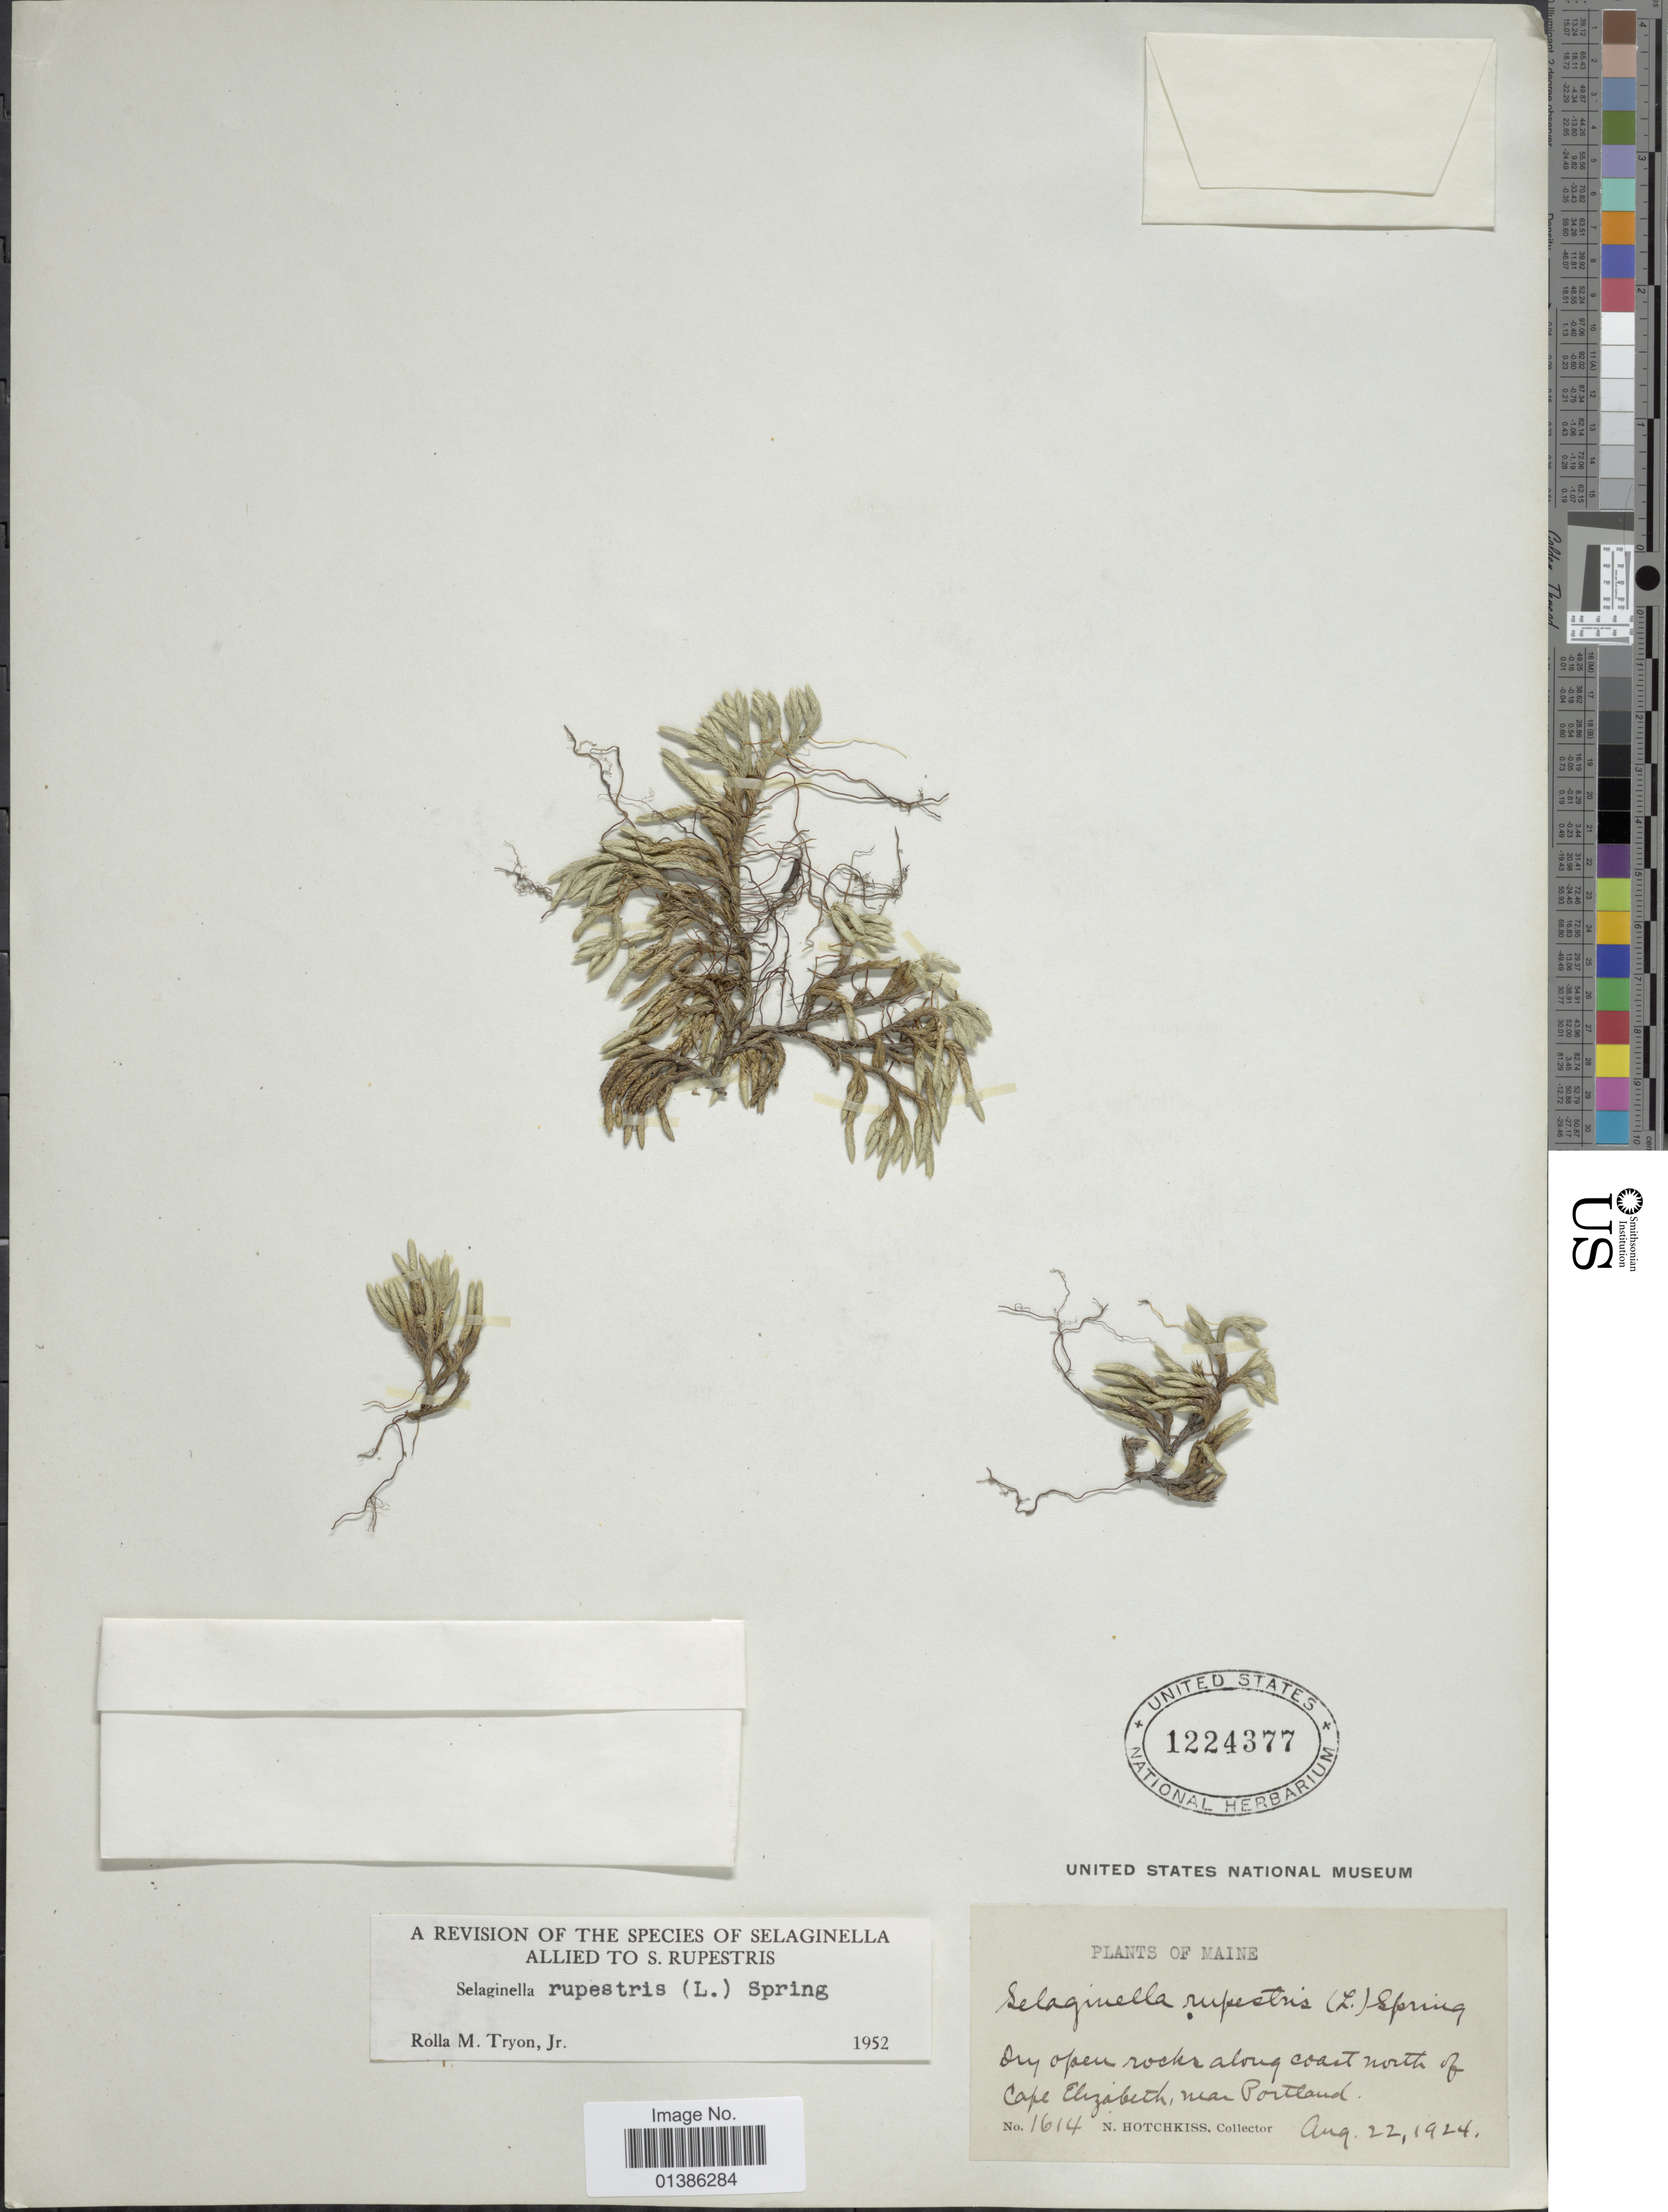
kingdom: Plantae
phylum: Tracheophyta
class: Lycopodiopsida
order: Selaginellales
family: Selaginellaceae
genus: Selaginella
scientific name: Selaginella rupestris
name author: (L.) Spring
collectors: N. Hotchkiss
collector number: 1614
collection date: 1924-08-22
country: United States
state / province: Maine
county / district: Cumberland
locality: Dry open rocks along coast north of Cape Elizabeth, near Portland.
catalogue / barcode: US 1224377